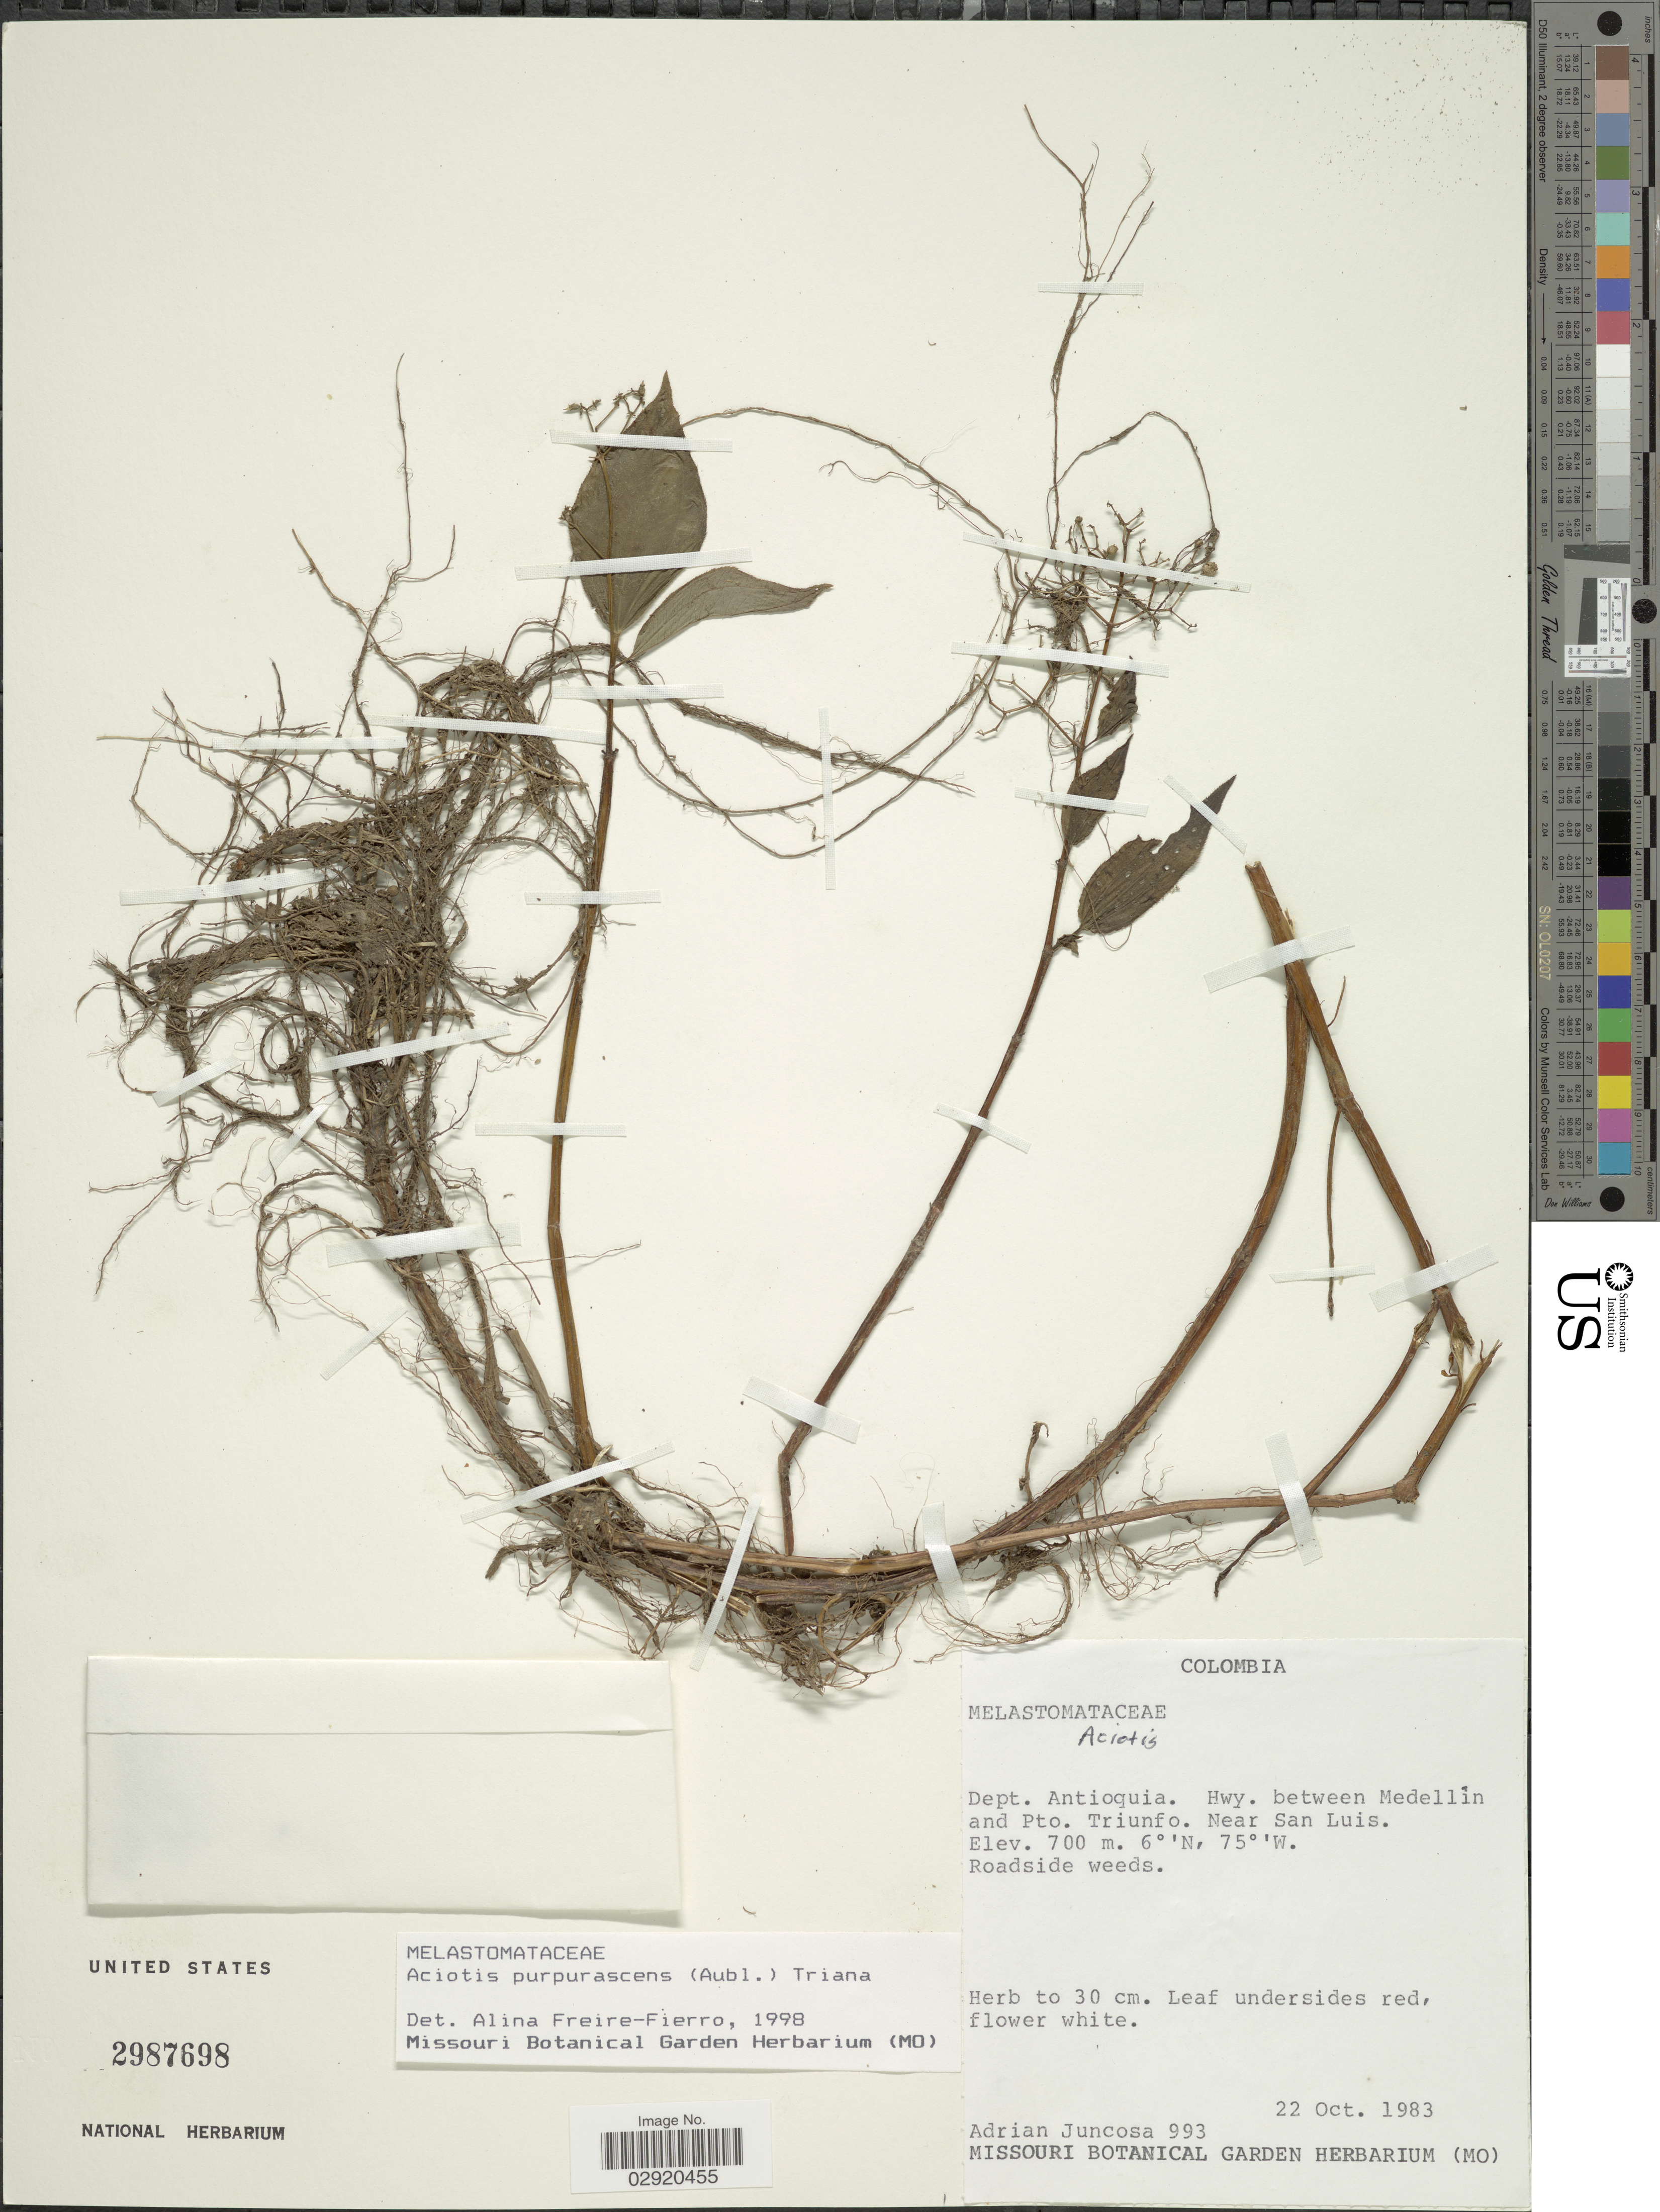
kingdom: Plantae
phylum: Tracheophyta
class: Magnoliopsida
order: Myrtales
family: Melastomataceae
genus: Aciotis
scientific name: Aciotis purpurascens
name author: (Aubl.) Triana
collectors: A. Juncosa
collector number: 993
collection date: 1983-10-22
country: Colombia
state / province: Antioquia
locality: Dept. Antioquia. Hwy. between Medellín and Pto. Triunfo. Near San Luis.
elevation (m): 700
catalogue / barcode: US 2987698